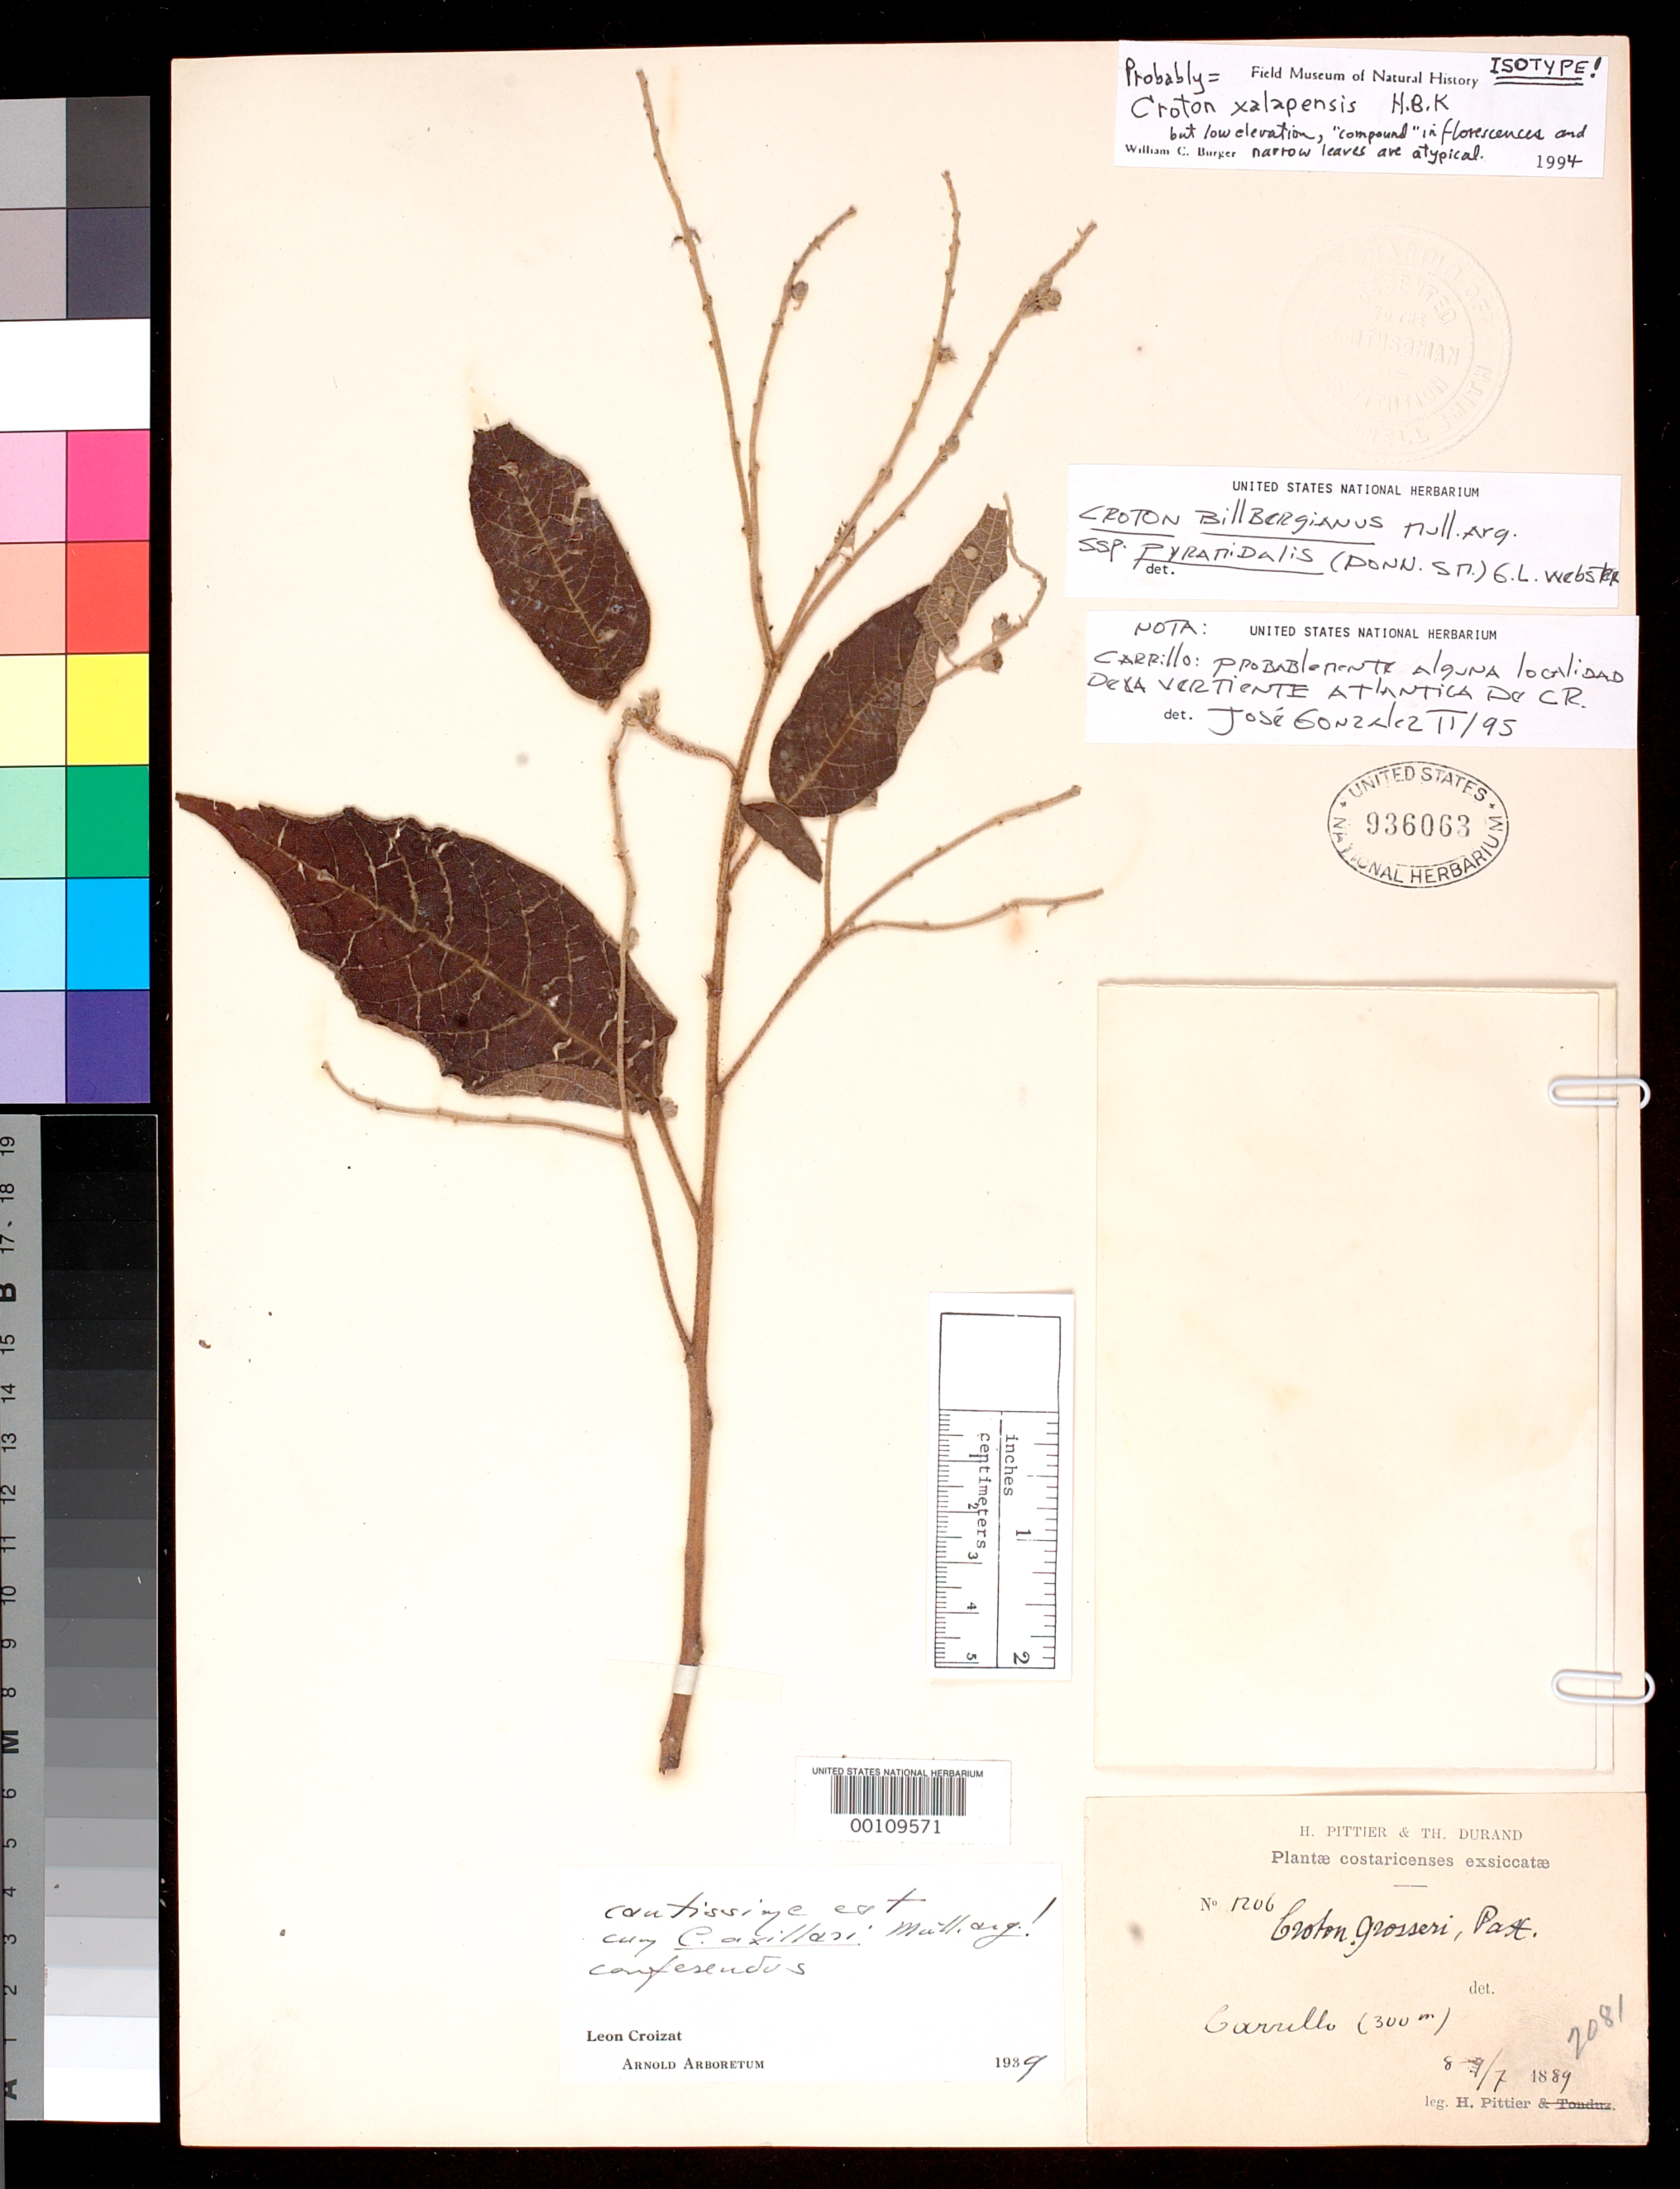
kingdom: Plantae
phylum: Tracheophyta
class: Magnoliopsida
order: Malpighiales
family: Euphorbiaceae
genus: Croton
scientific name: Croton grosseri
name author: Pax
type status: Isotype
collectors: H. F. Pittier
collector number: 1206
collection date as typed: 08 Jul 1889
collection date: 1889-07-08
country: Costa Rica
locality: Carrillo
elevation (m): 300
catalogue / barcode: US 936063